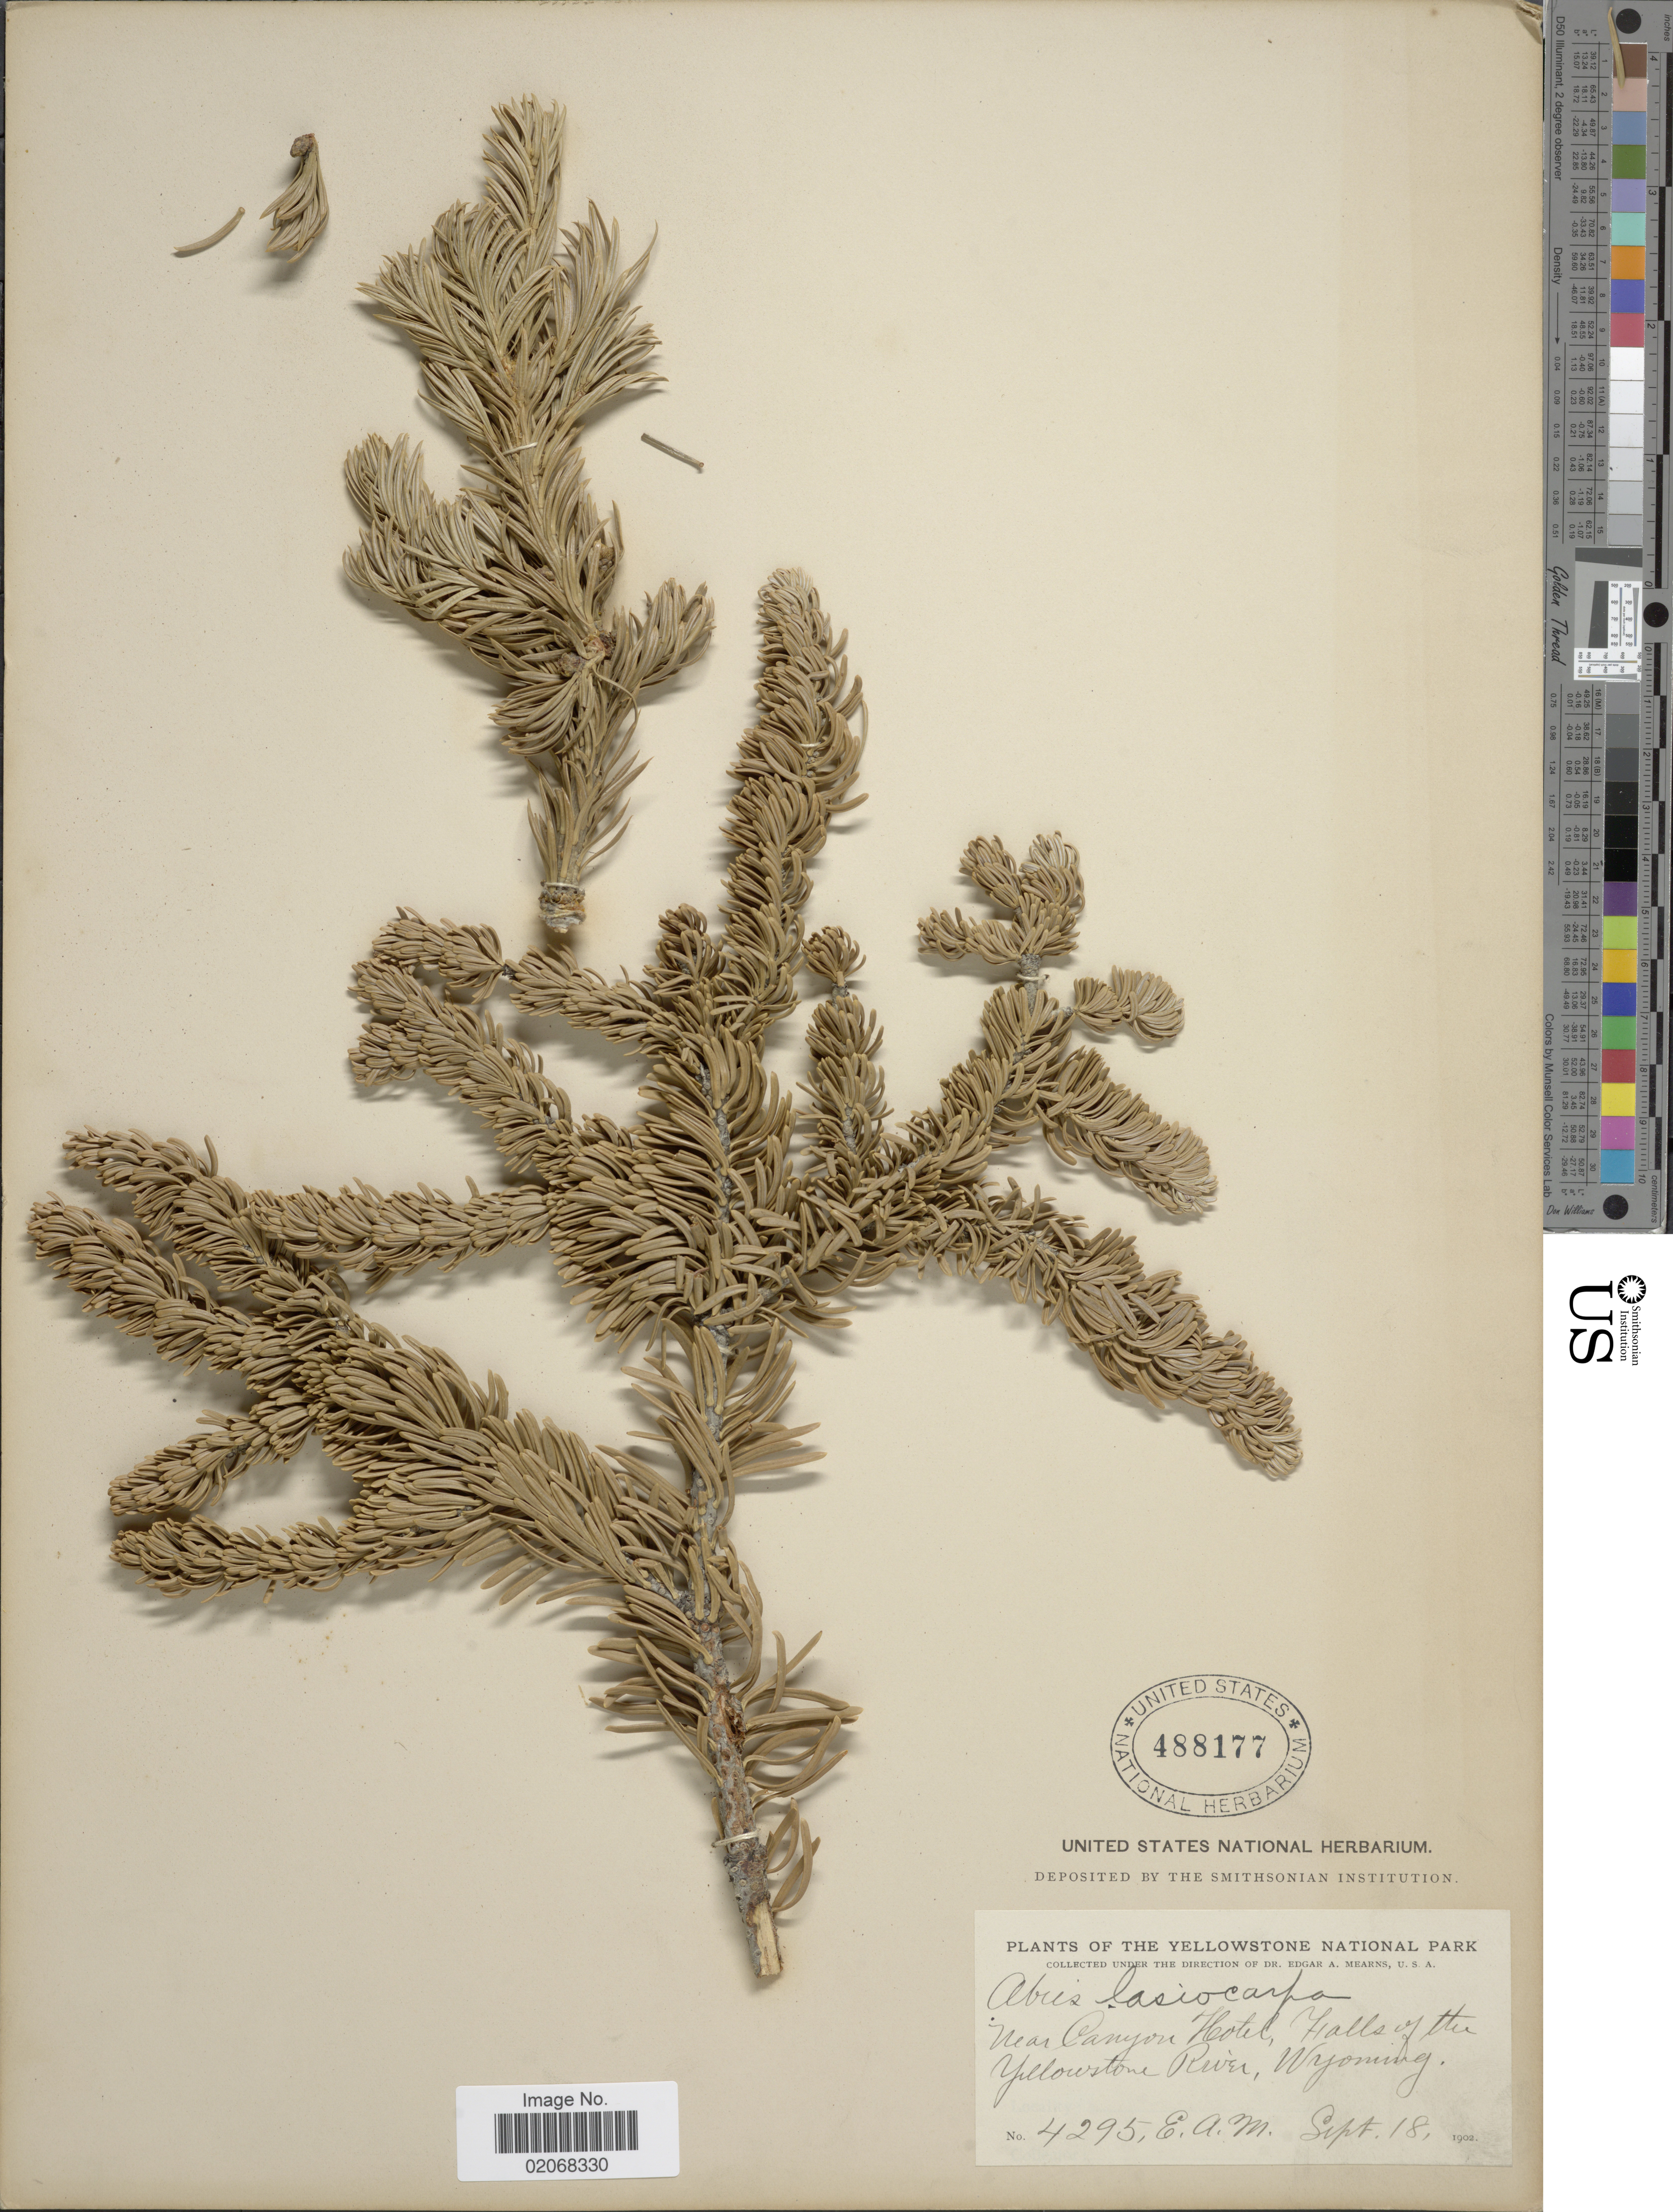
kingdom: Plantae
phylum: Tracheophyta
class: Pinopsida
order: Pinales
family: Pinaceae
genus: Abies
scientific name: Abies lasiocarpa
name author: (Hook.) Nutt.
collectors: E. A. Mearns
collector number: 4295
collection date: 1902-09-18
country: United States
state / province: Wyoming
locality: The Yellowstone National Park, Near Canyon Hotel, Falls of the Yellowstone River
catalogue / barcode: US 488177